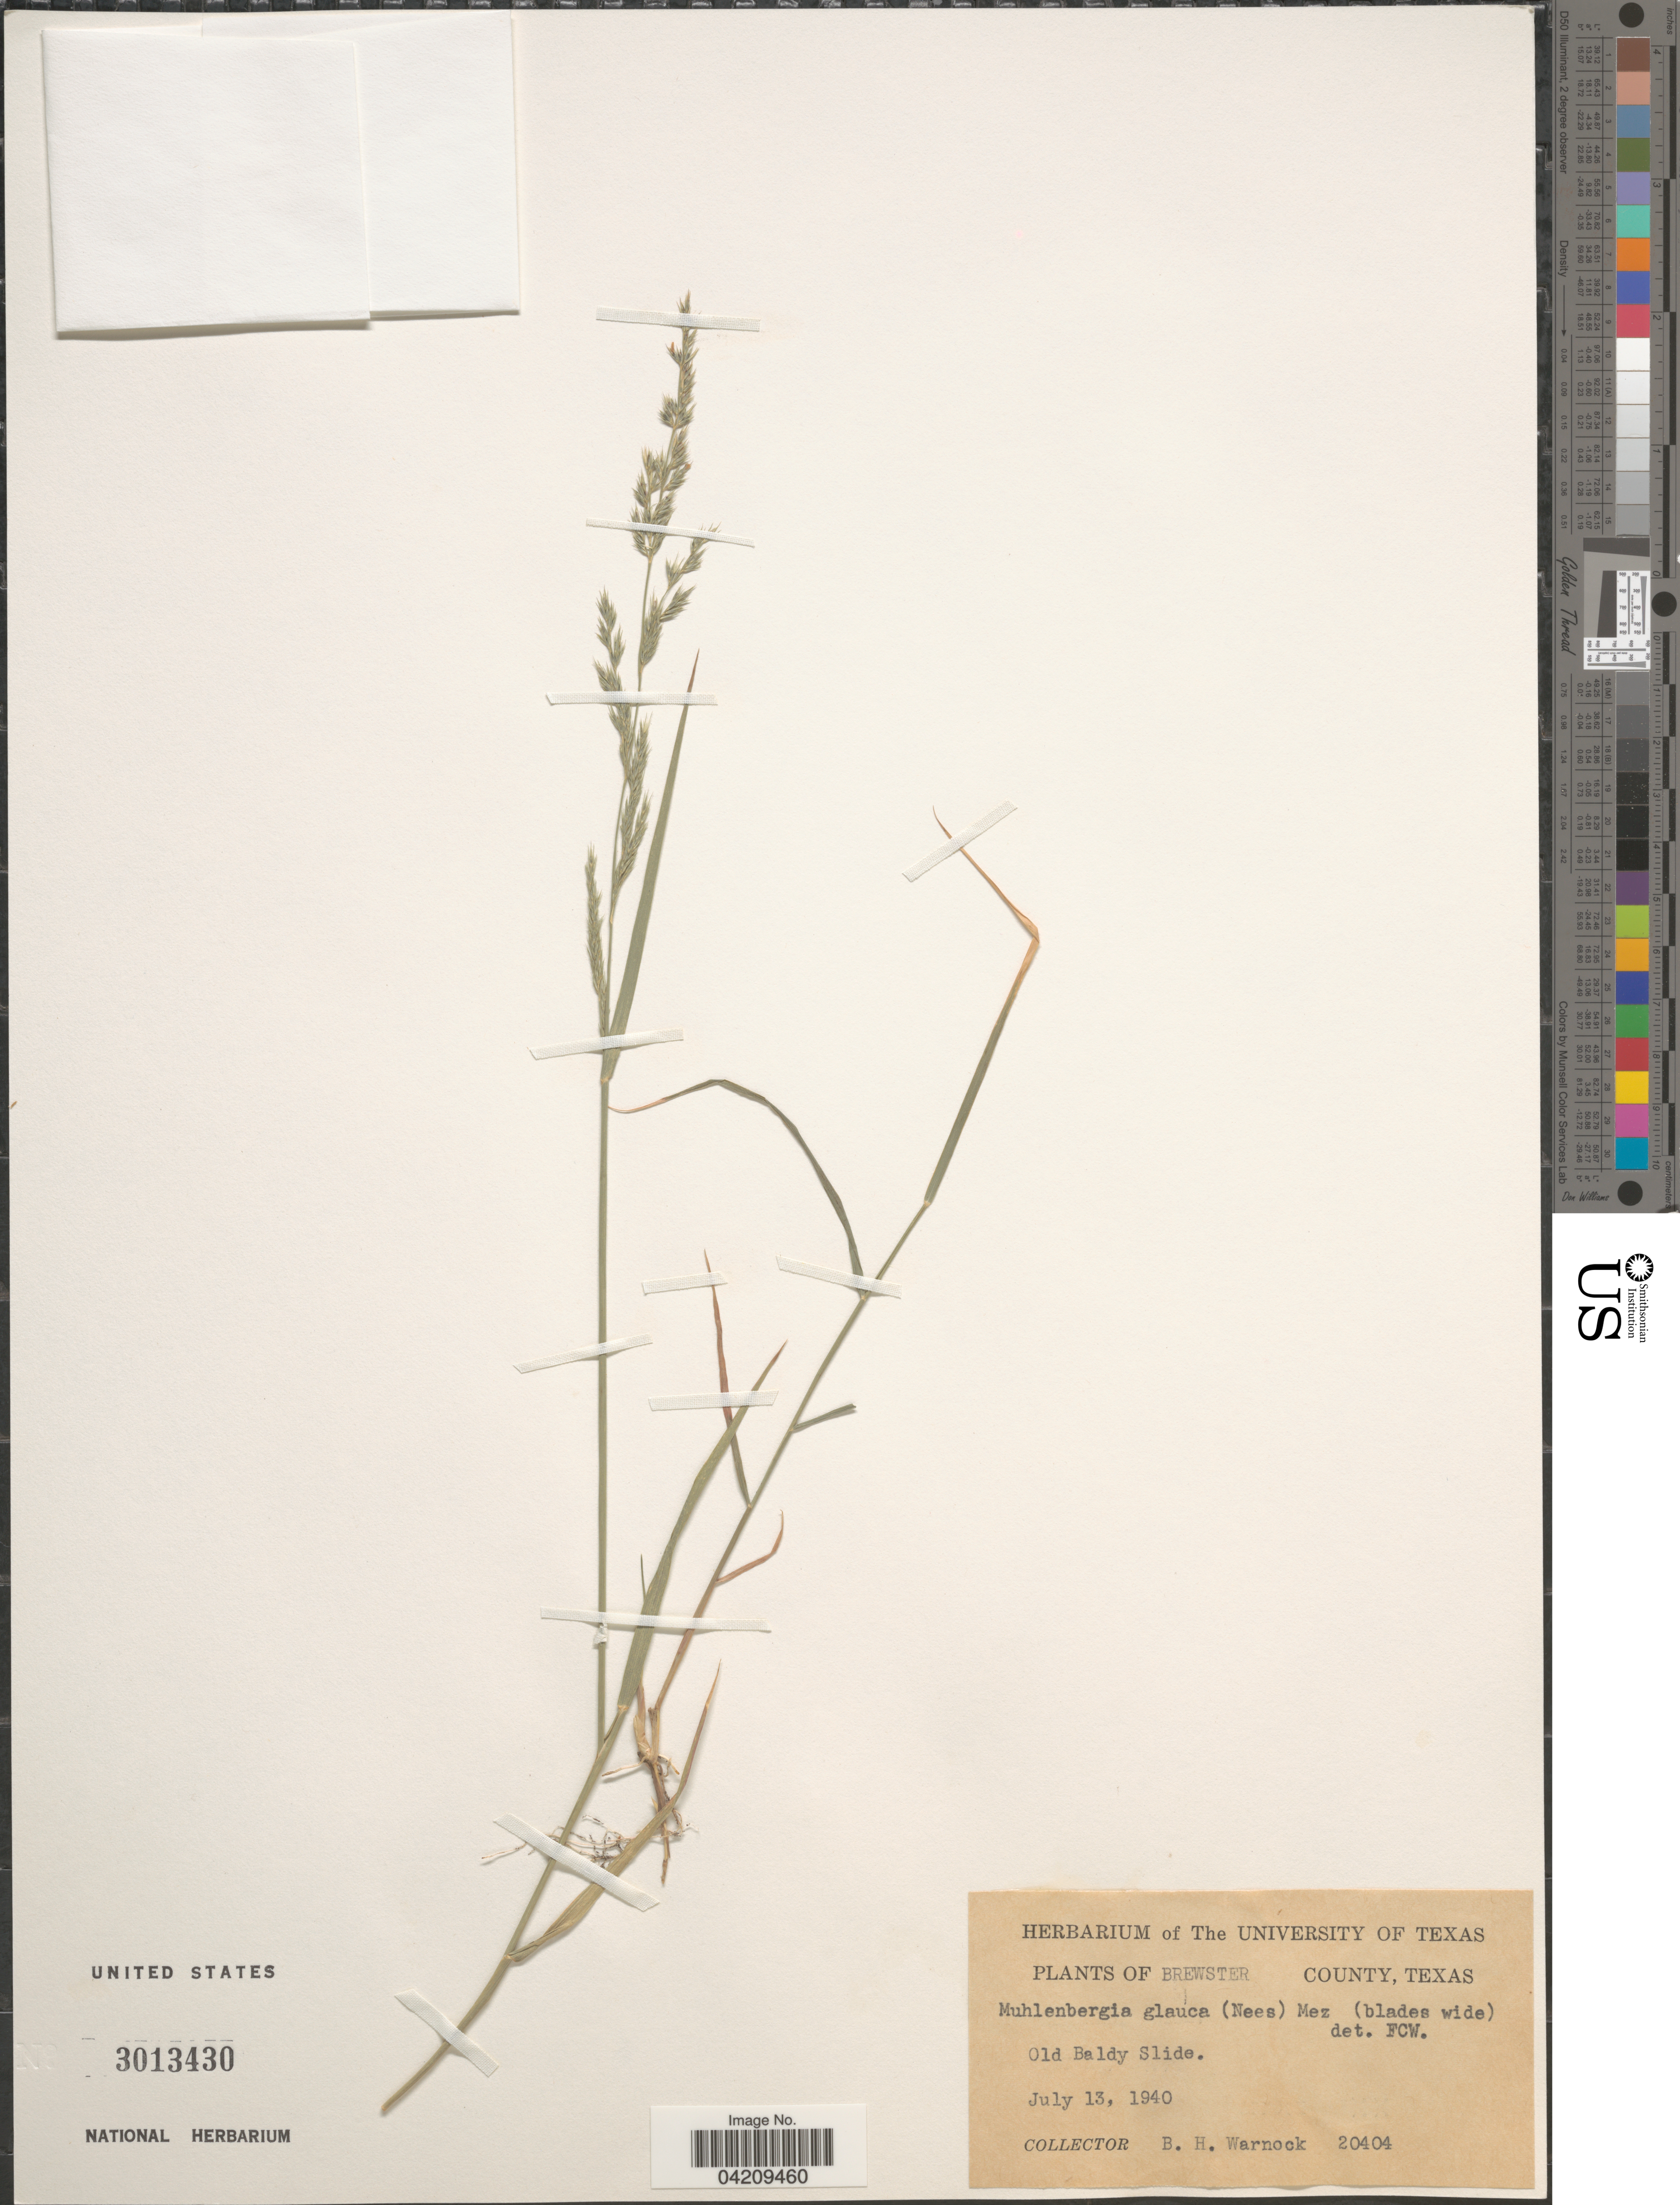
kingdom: Plantae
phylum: Tracheophyta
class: Liliopsida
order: Poales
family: Poaceae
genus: Muhlenbergia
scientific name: Muhlenbergia glauca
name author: (Nees) Mez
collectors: B. H. Warnock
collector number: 20404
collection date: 1940-07-13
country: United States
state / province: Texas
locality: Brewster County. Old Baldy Slide.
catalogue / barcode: US 3013430